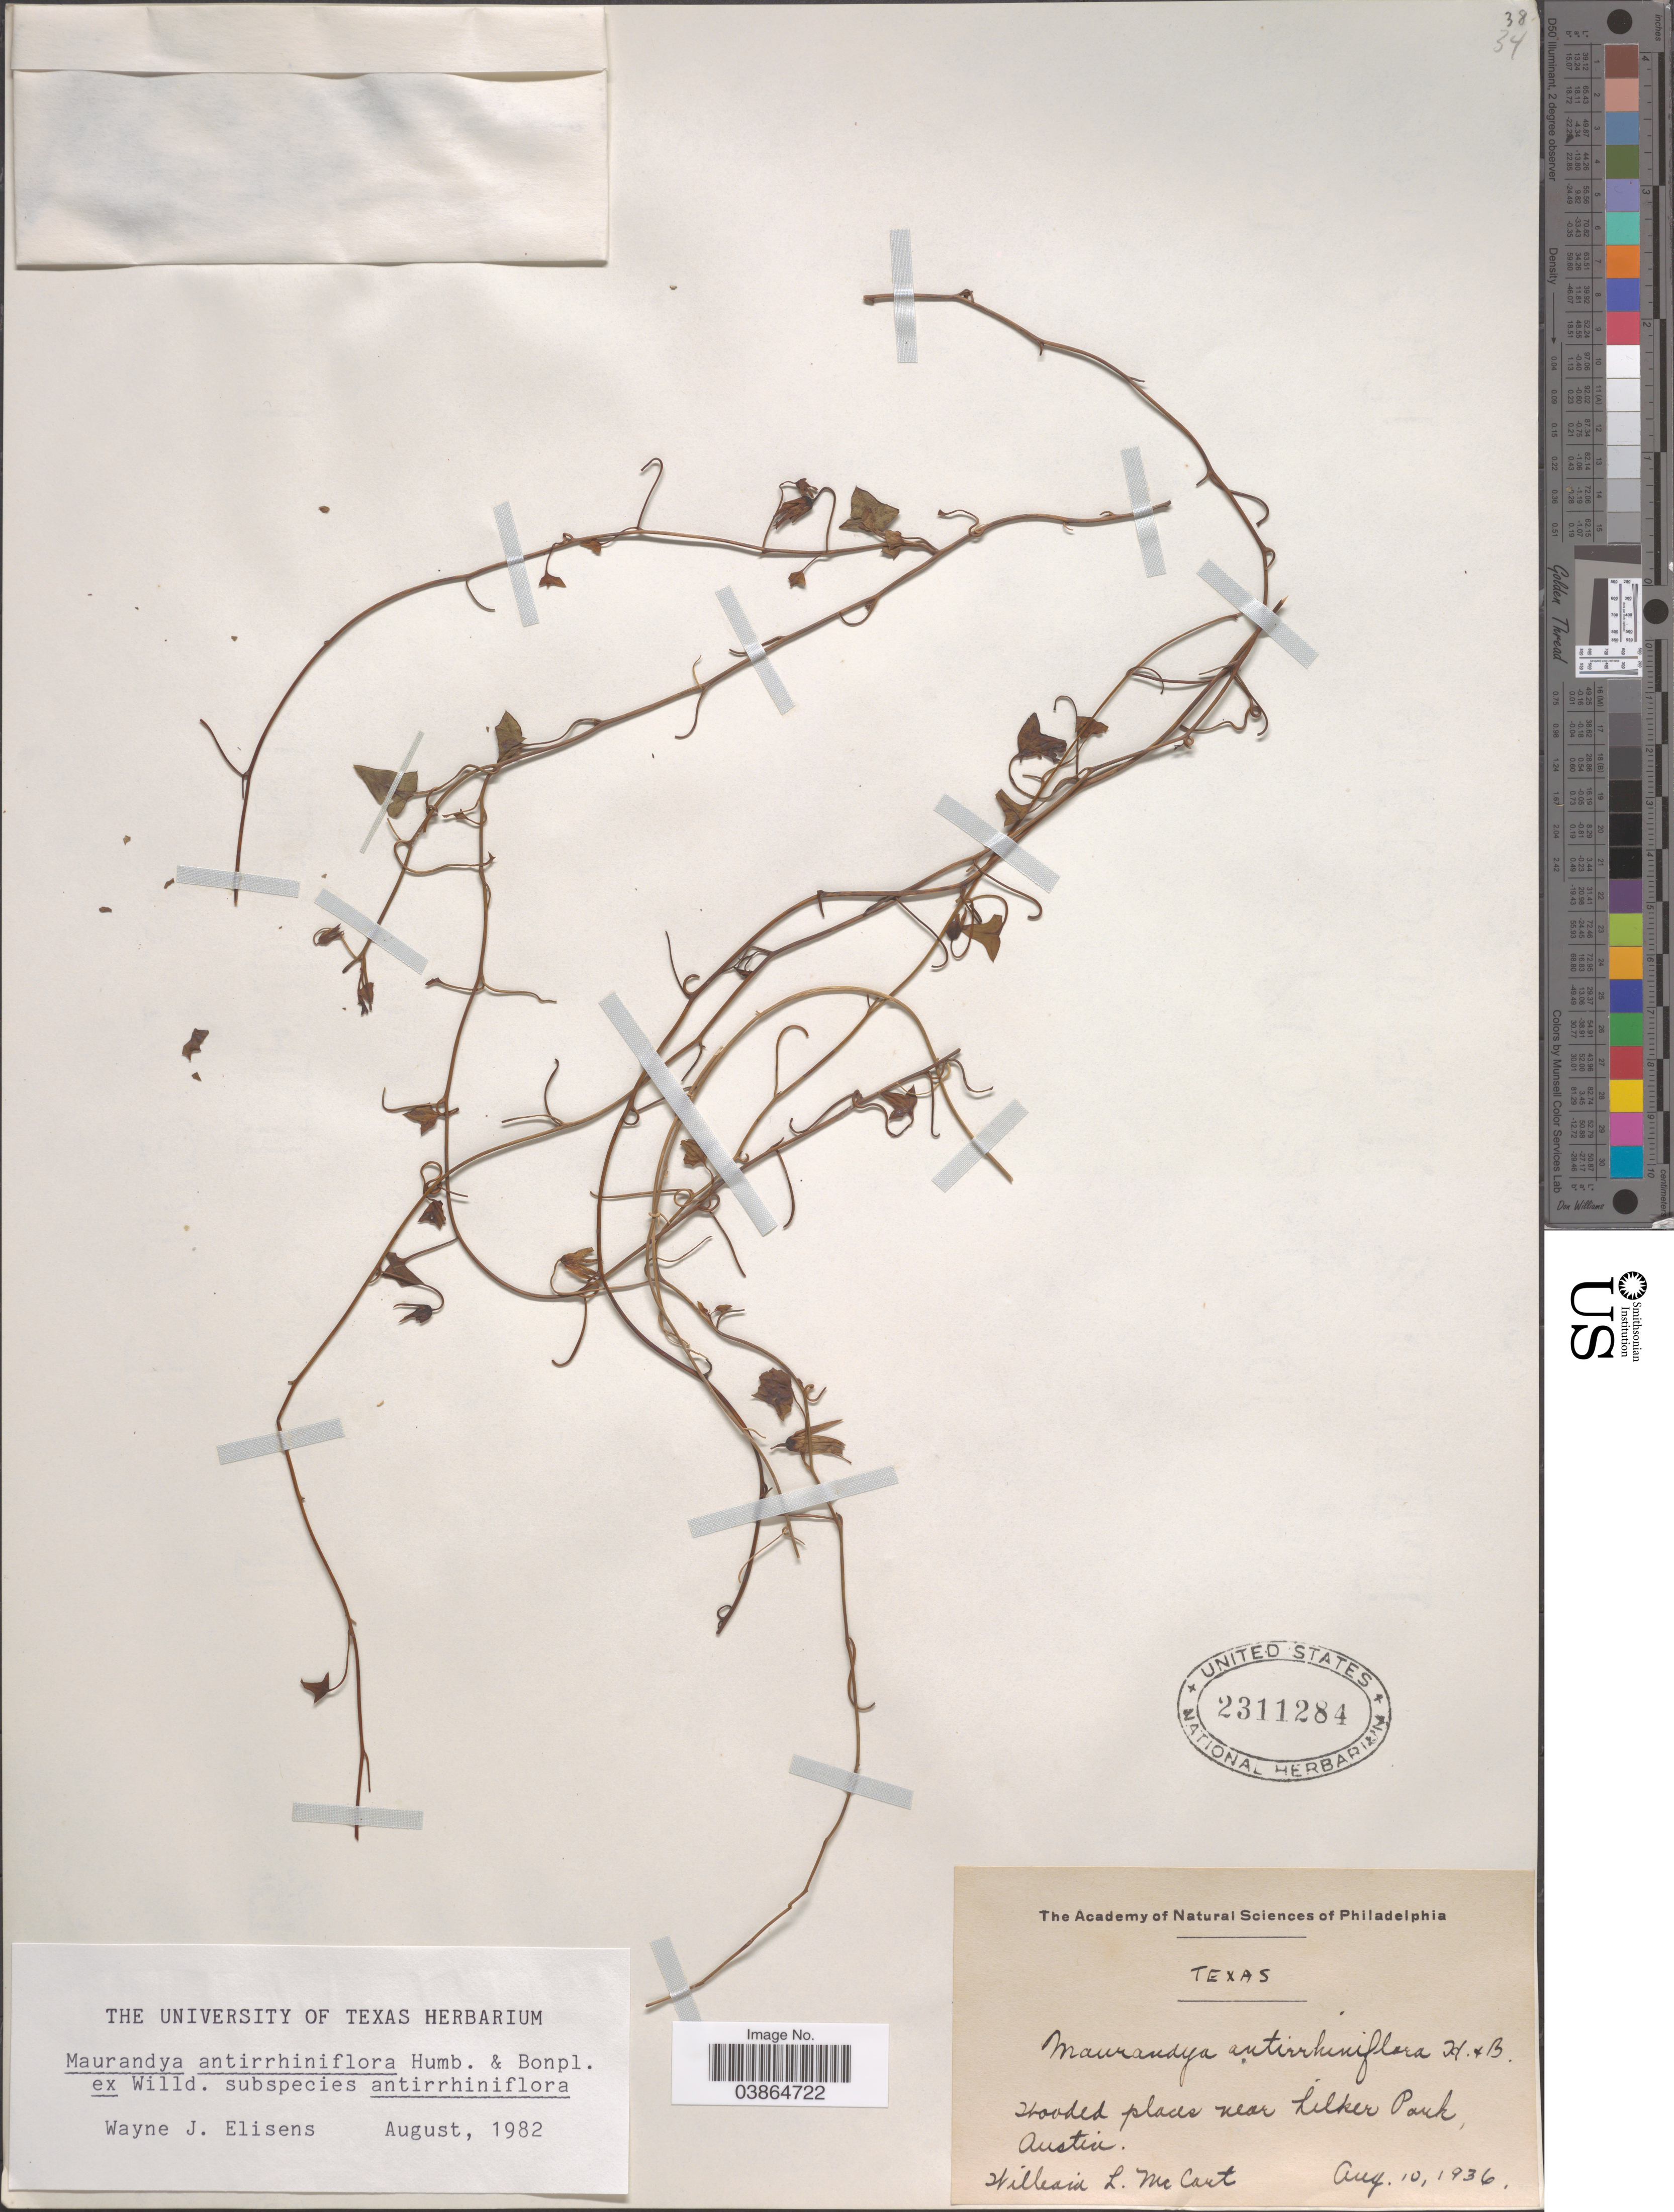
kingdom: Plantae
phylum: Tracheophyta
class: Magnoliopsida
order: Lamiales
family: Plantaginaceae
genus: Maurandya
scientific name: Maurandya antirrhiniflora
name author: Humb. & Bonpl. ex Willd.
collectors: W. McCart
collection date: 1936-08-10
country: United States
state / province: Texas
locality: Hooded places near Zilker Park, Austin.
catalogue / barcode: US 2311284